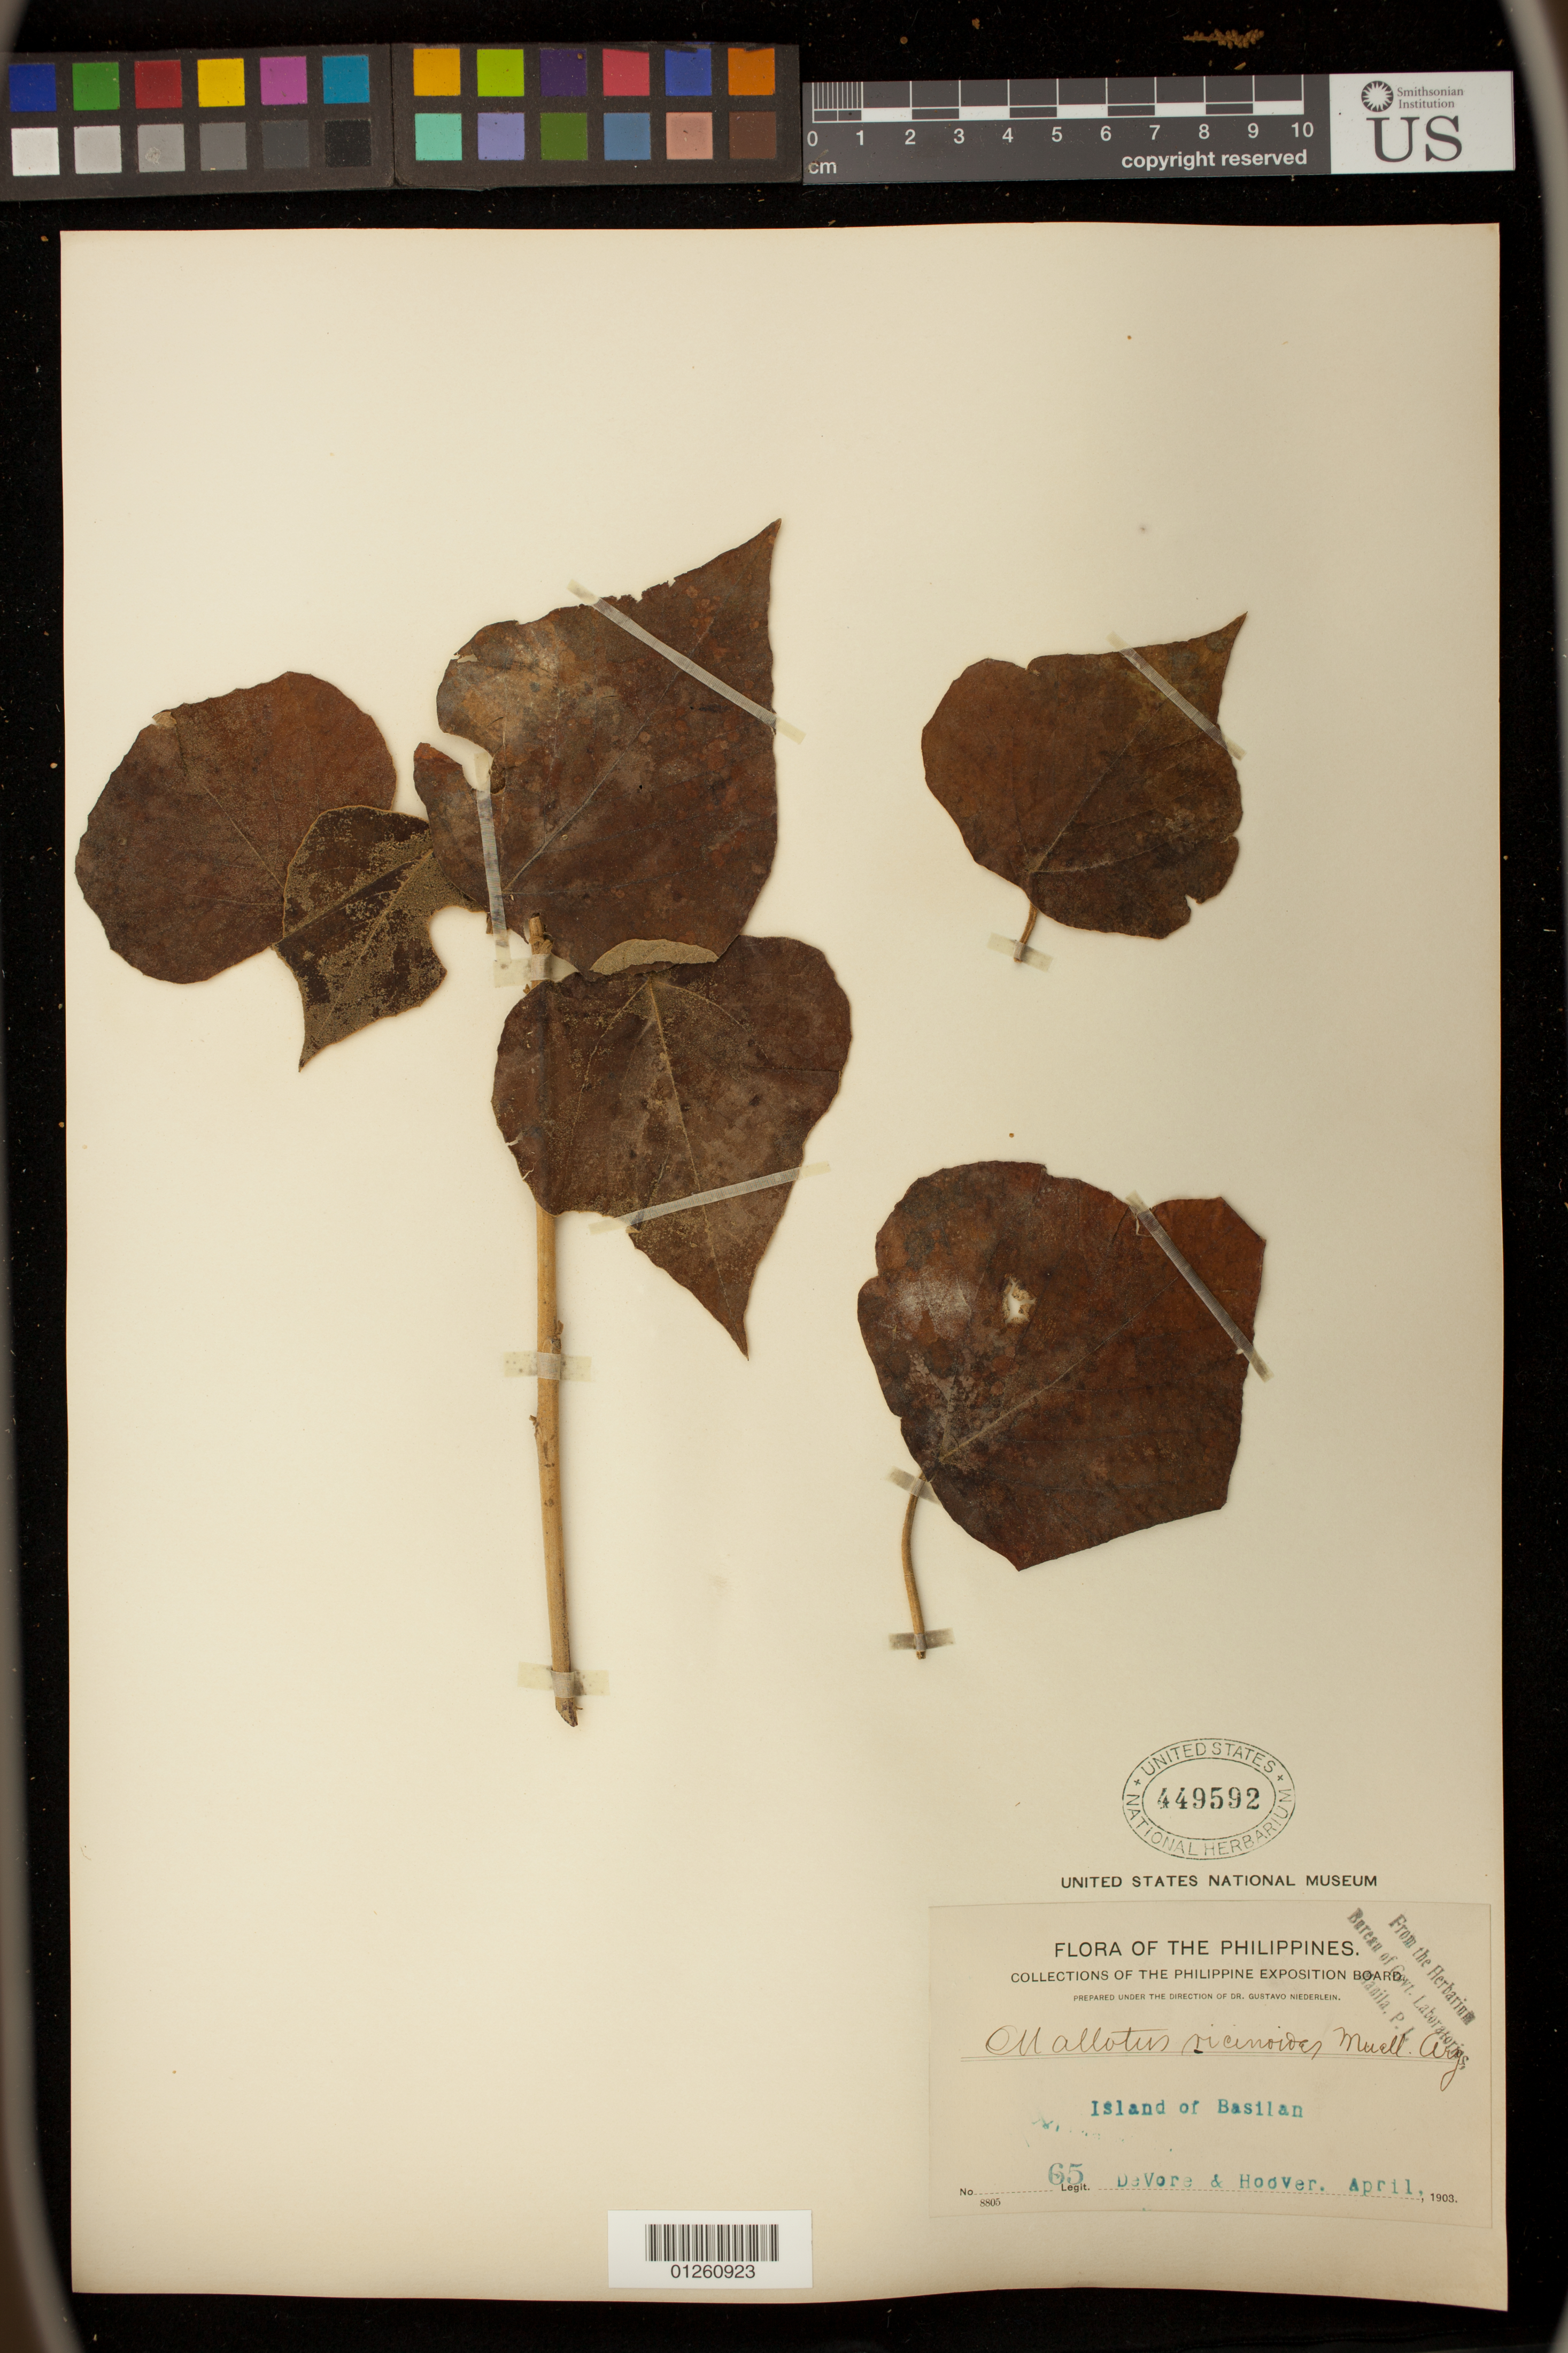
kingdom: Plantae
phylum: Tracheophyta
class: Magnoliopsida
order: Malpighiales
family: Euphorbiaceae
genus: Mallotus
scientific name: Mallotus ricinoides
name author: (Pers.) Müll. Arg.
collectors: B. F. DeVore & -- Hoover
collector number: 65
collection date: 1903-04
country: Philippines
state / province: Muslim Mindanao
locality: Island of Basilan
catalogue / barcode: US 449592